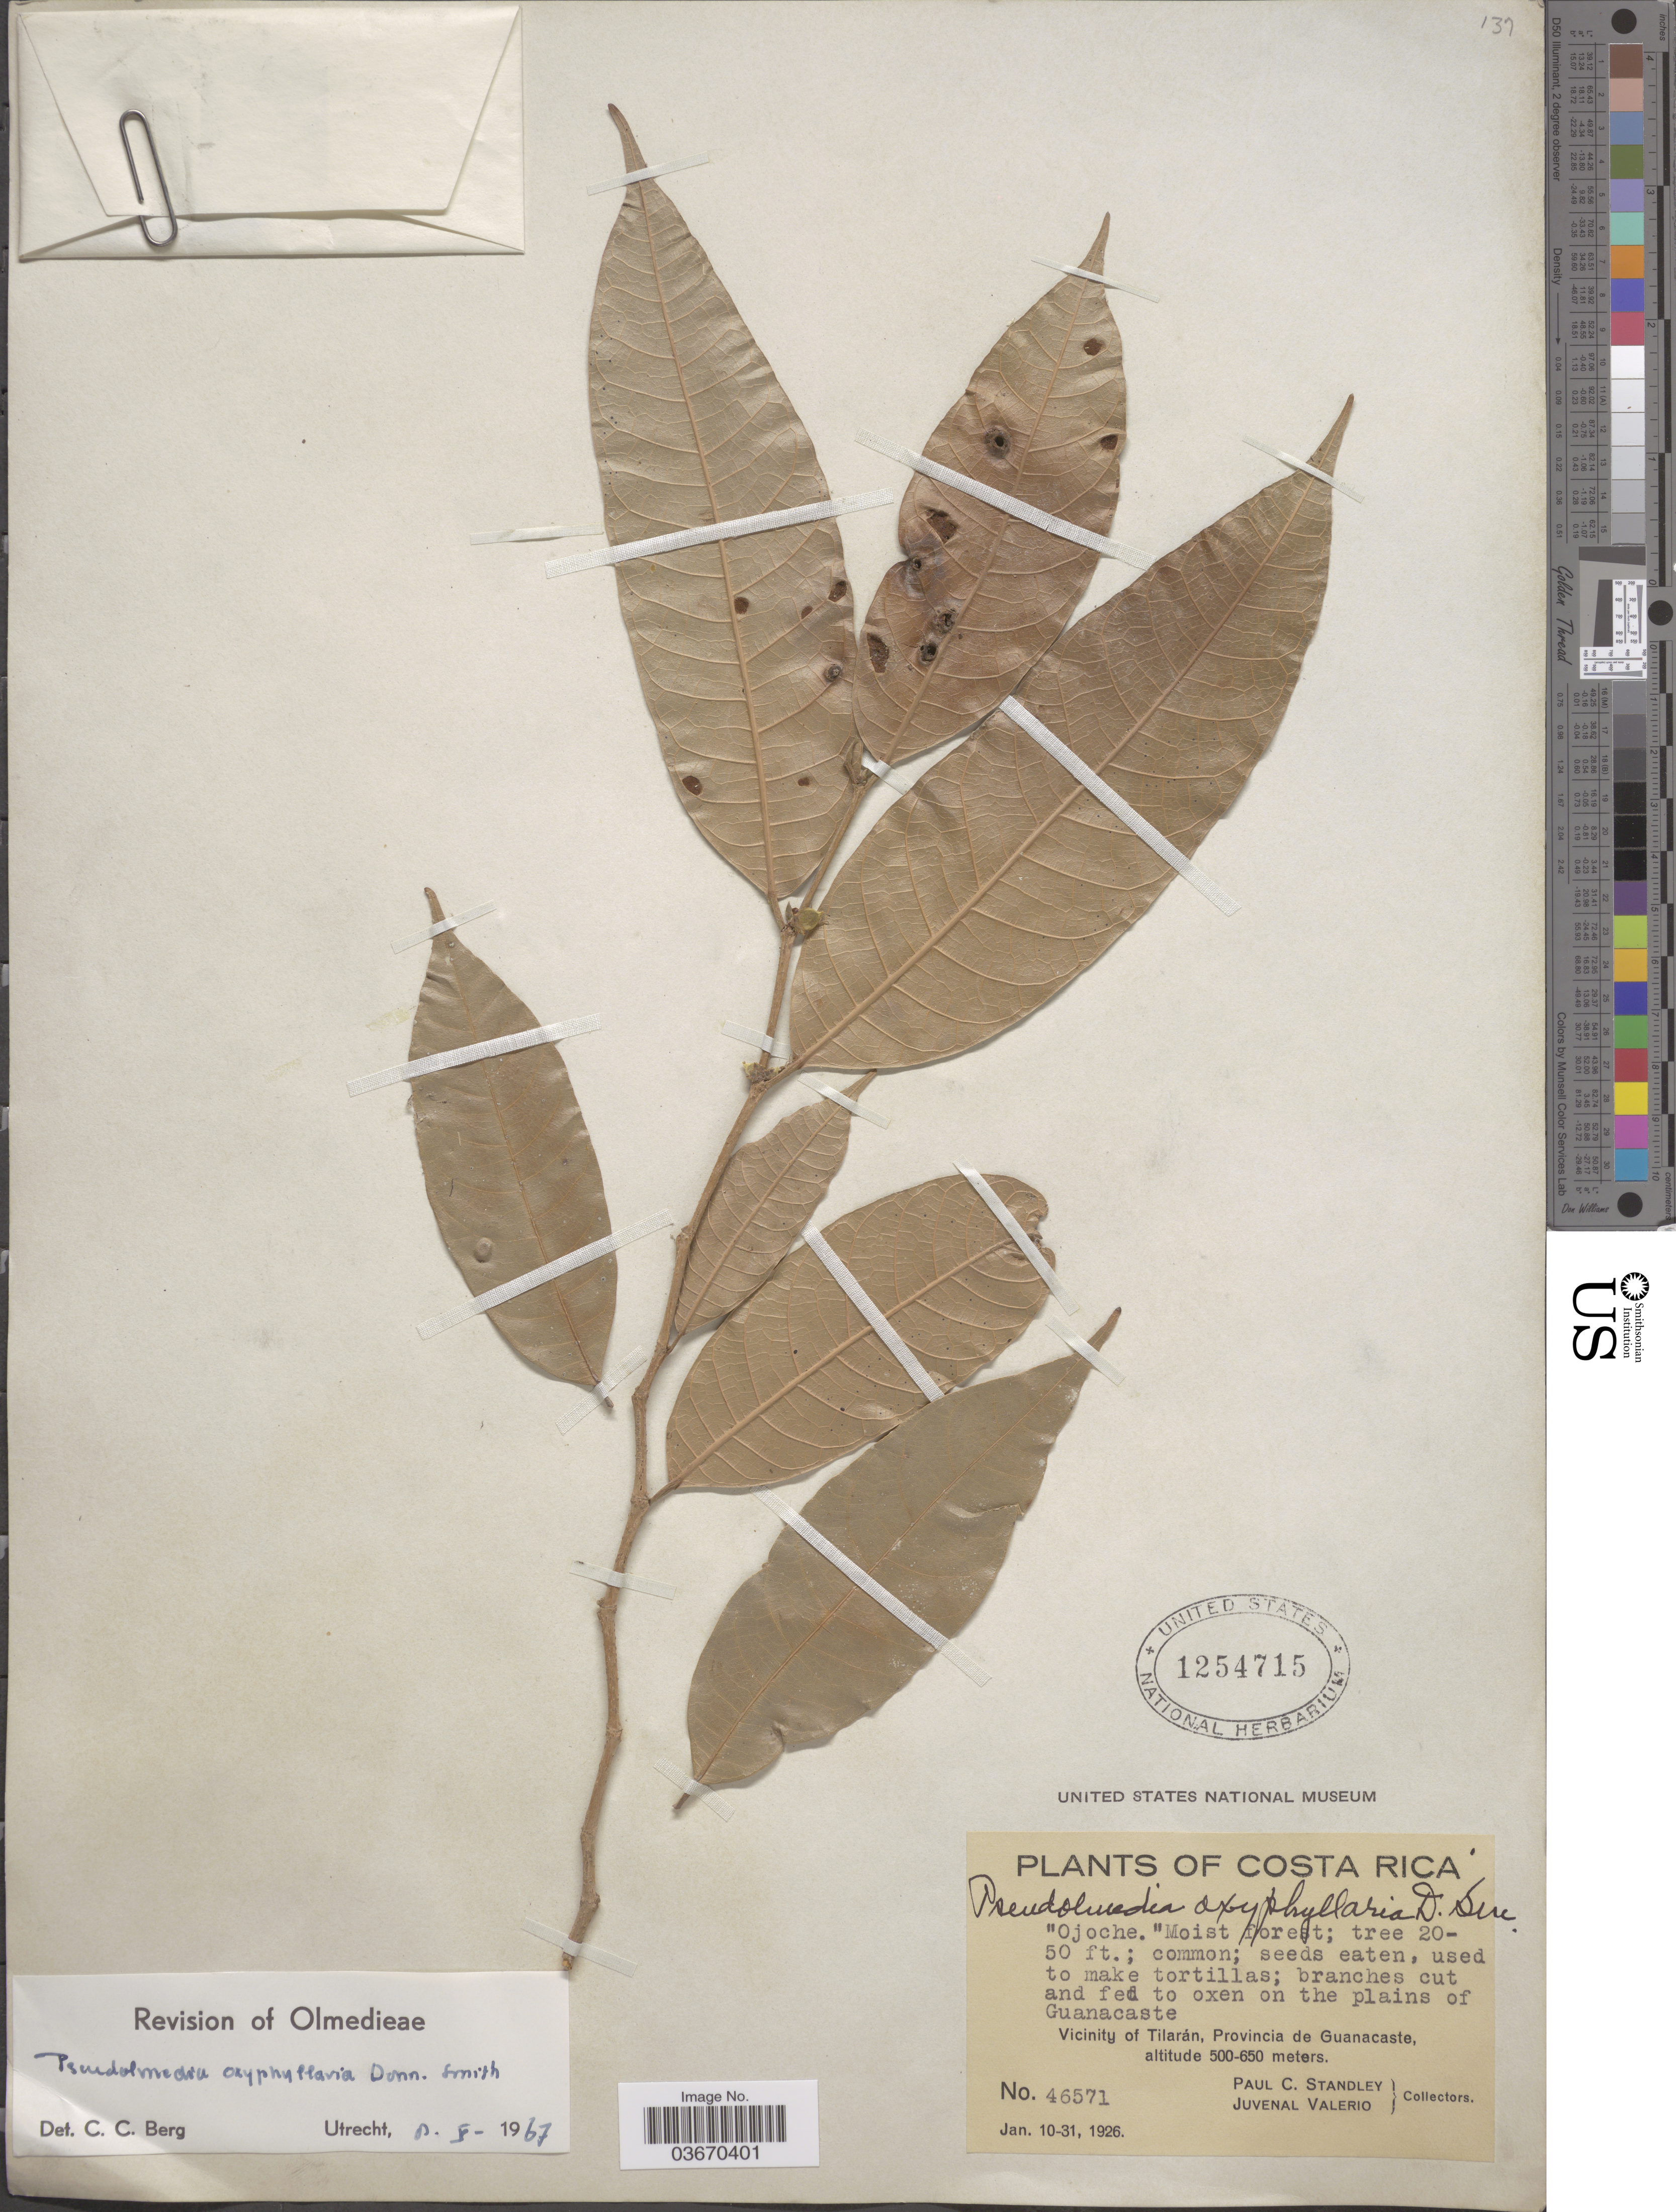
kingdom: Plantae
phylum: Tracheophyta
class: Magnoliopsida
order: Rosales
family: Moraceae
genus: Pseudolmedia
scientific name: Pseudolmedia oxyphyllaria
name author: Donn. Sm.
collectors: P. C. Standley & J. Valerio R.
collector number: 46571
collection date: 1926-01-10/1926-01-31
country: Costa Rica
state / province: Guanacaste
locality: Plains of Guanacaste. Vicinity of Tilarán.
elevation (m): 500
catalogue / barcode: US 1254715